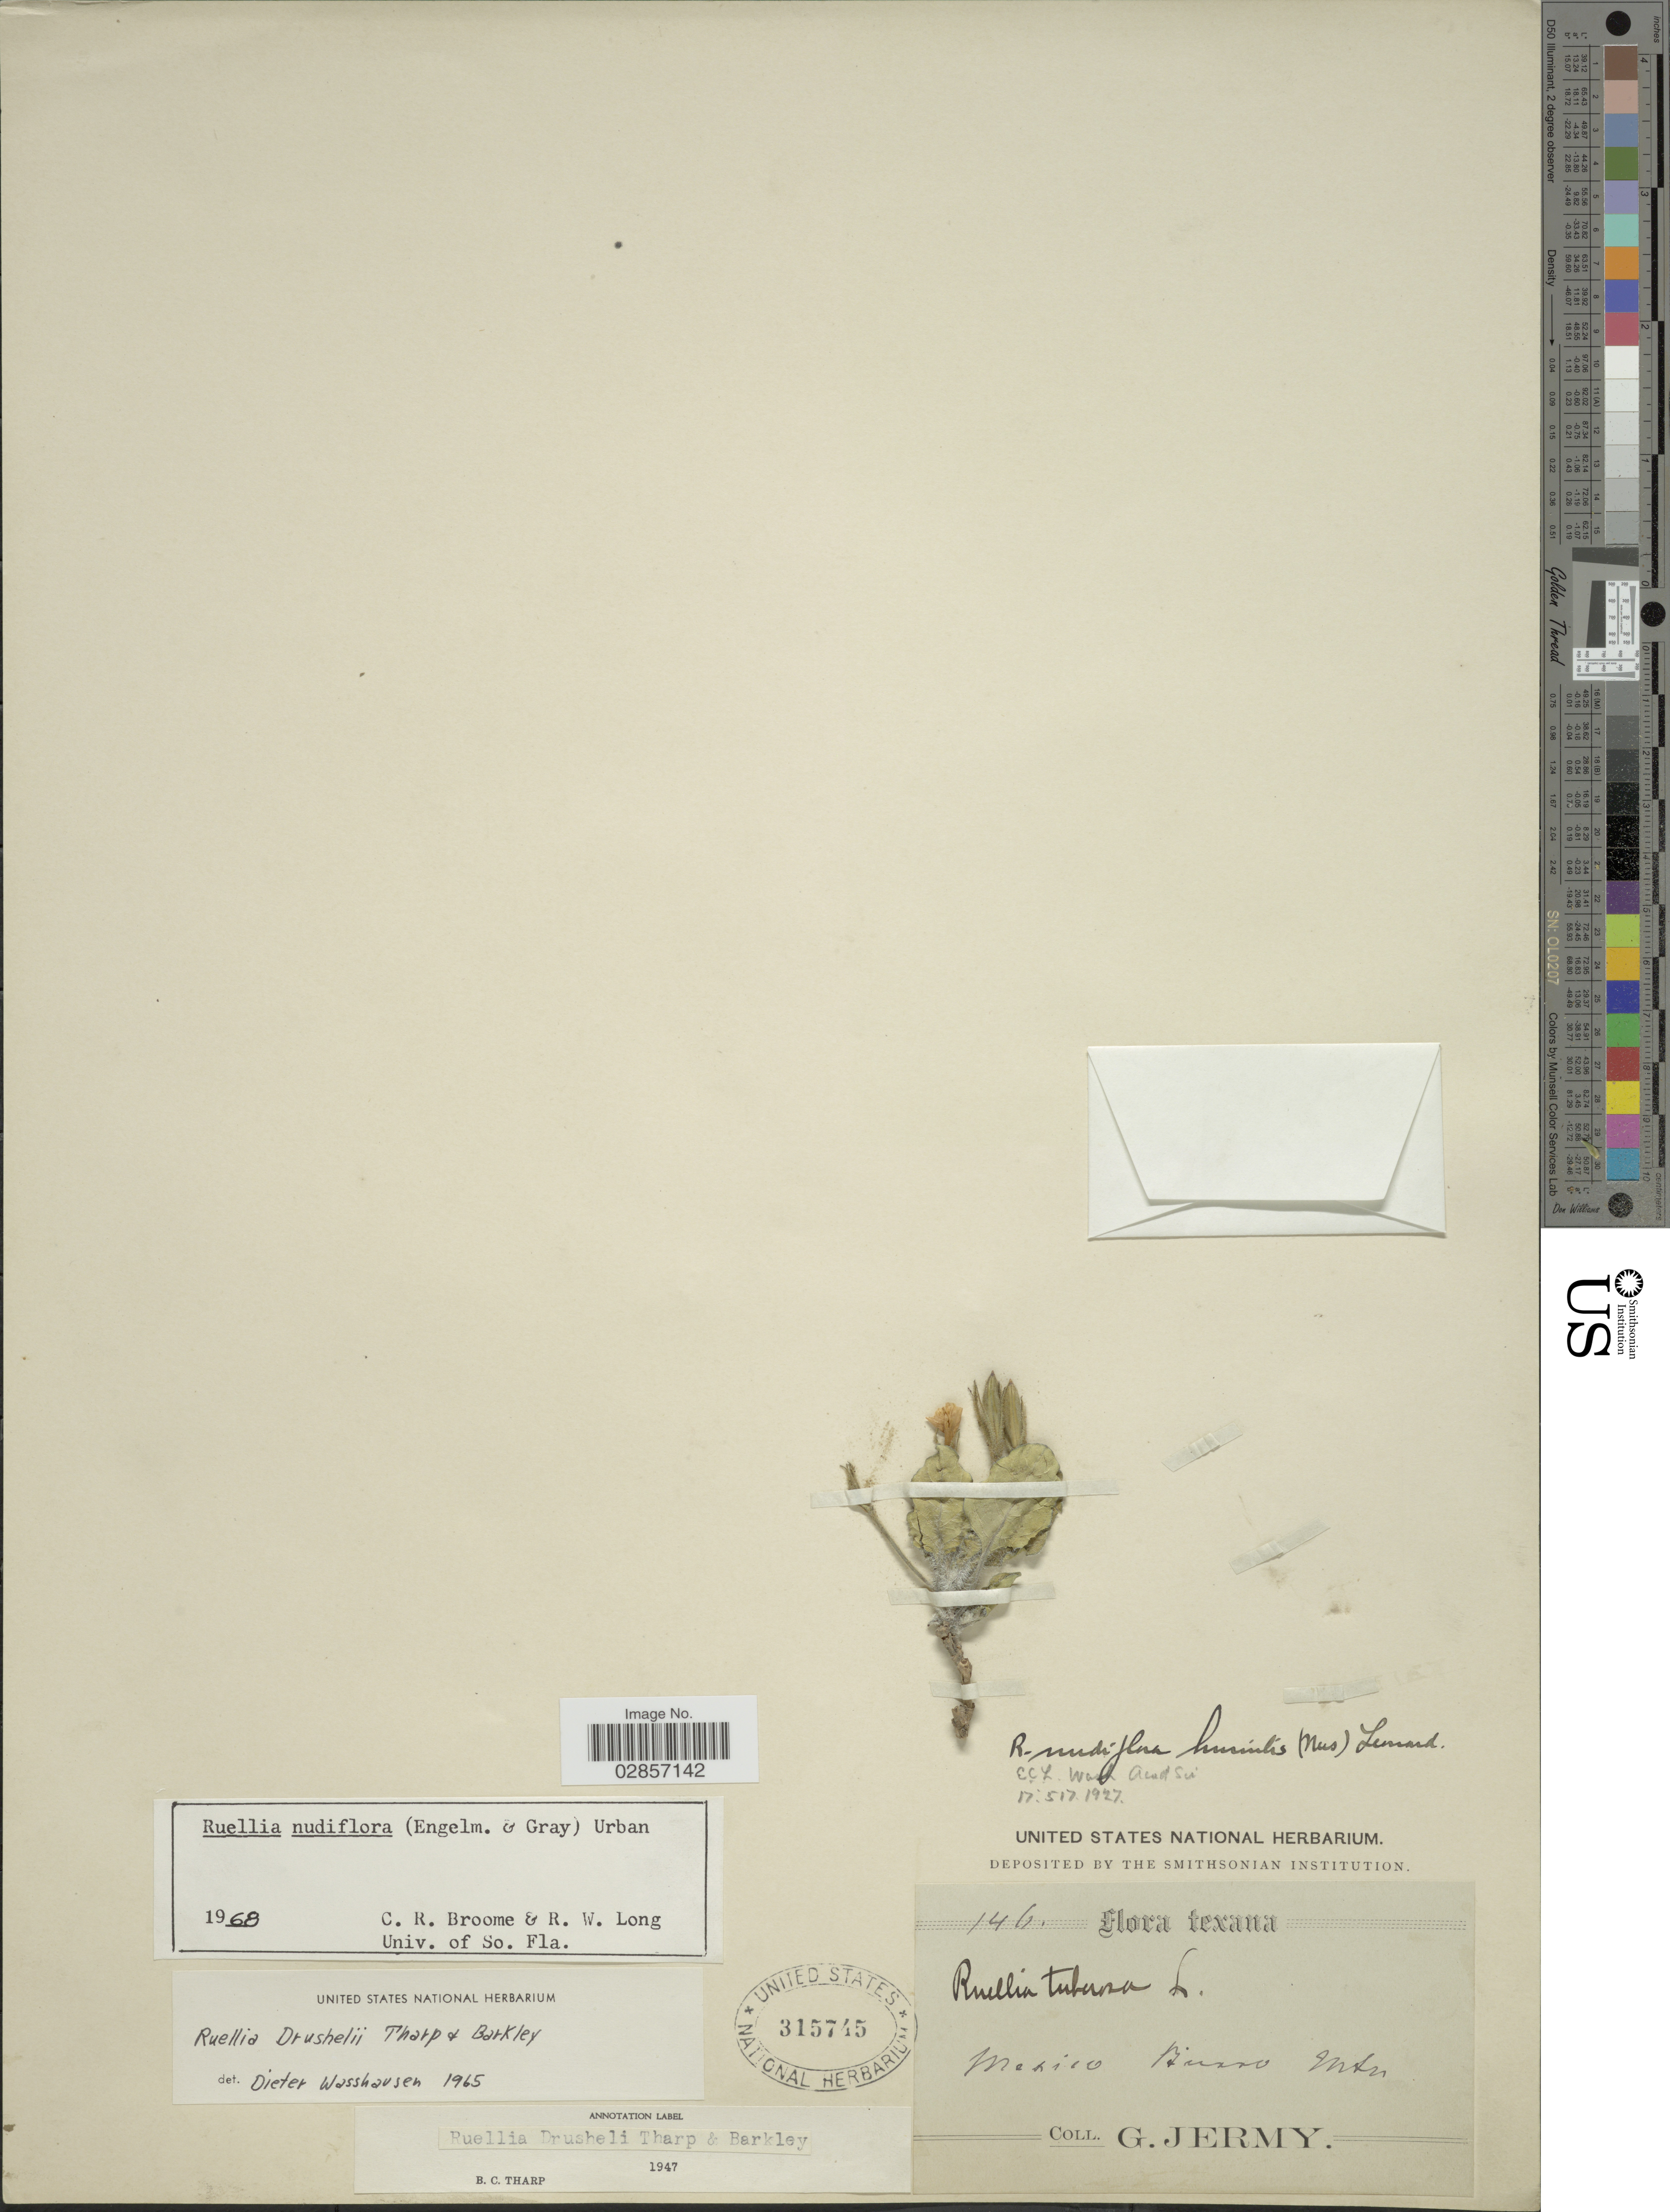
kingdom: Plantae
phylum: Tracheophyta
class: Magnoliopsida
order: Lamiales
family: Acanthaceae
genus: Ruellia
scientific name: Ruellia drushelii var. macrocarpa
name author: Tharp & F.A. Barkley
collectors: G. Jermy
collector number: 146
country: Mexico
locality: Mexico, Burro Mtn.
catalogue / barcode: US 315745